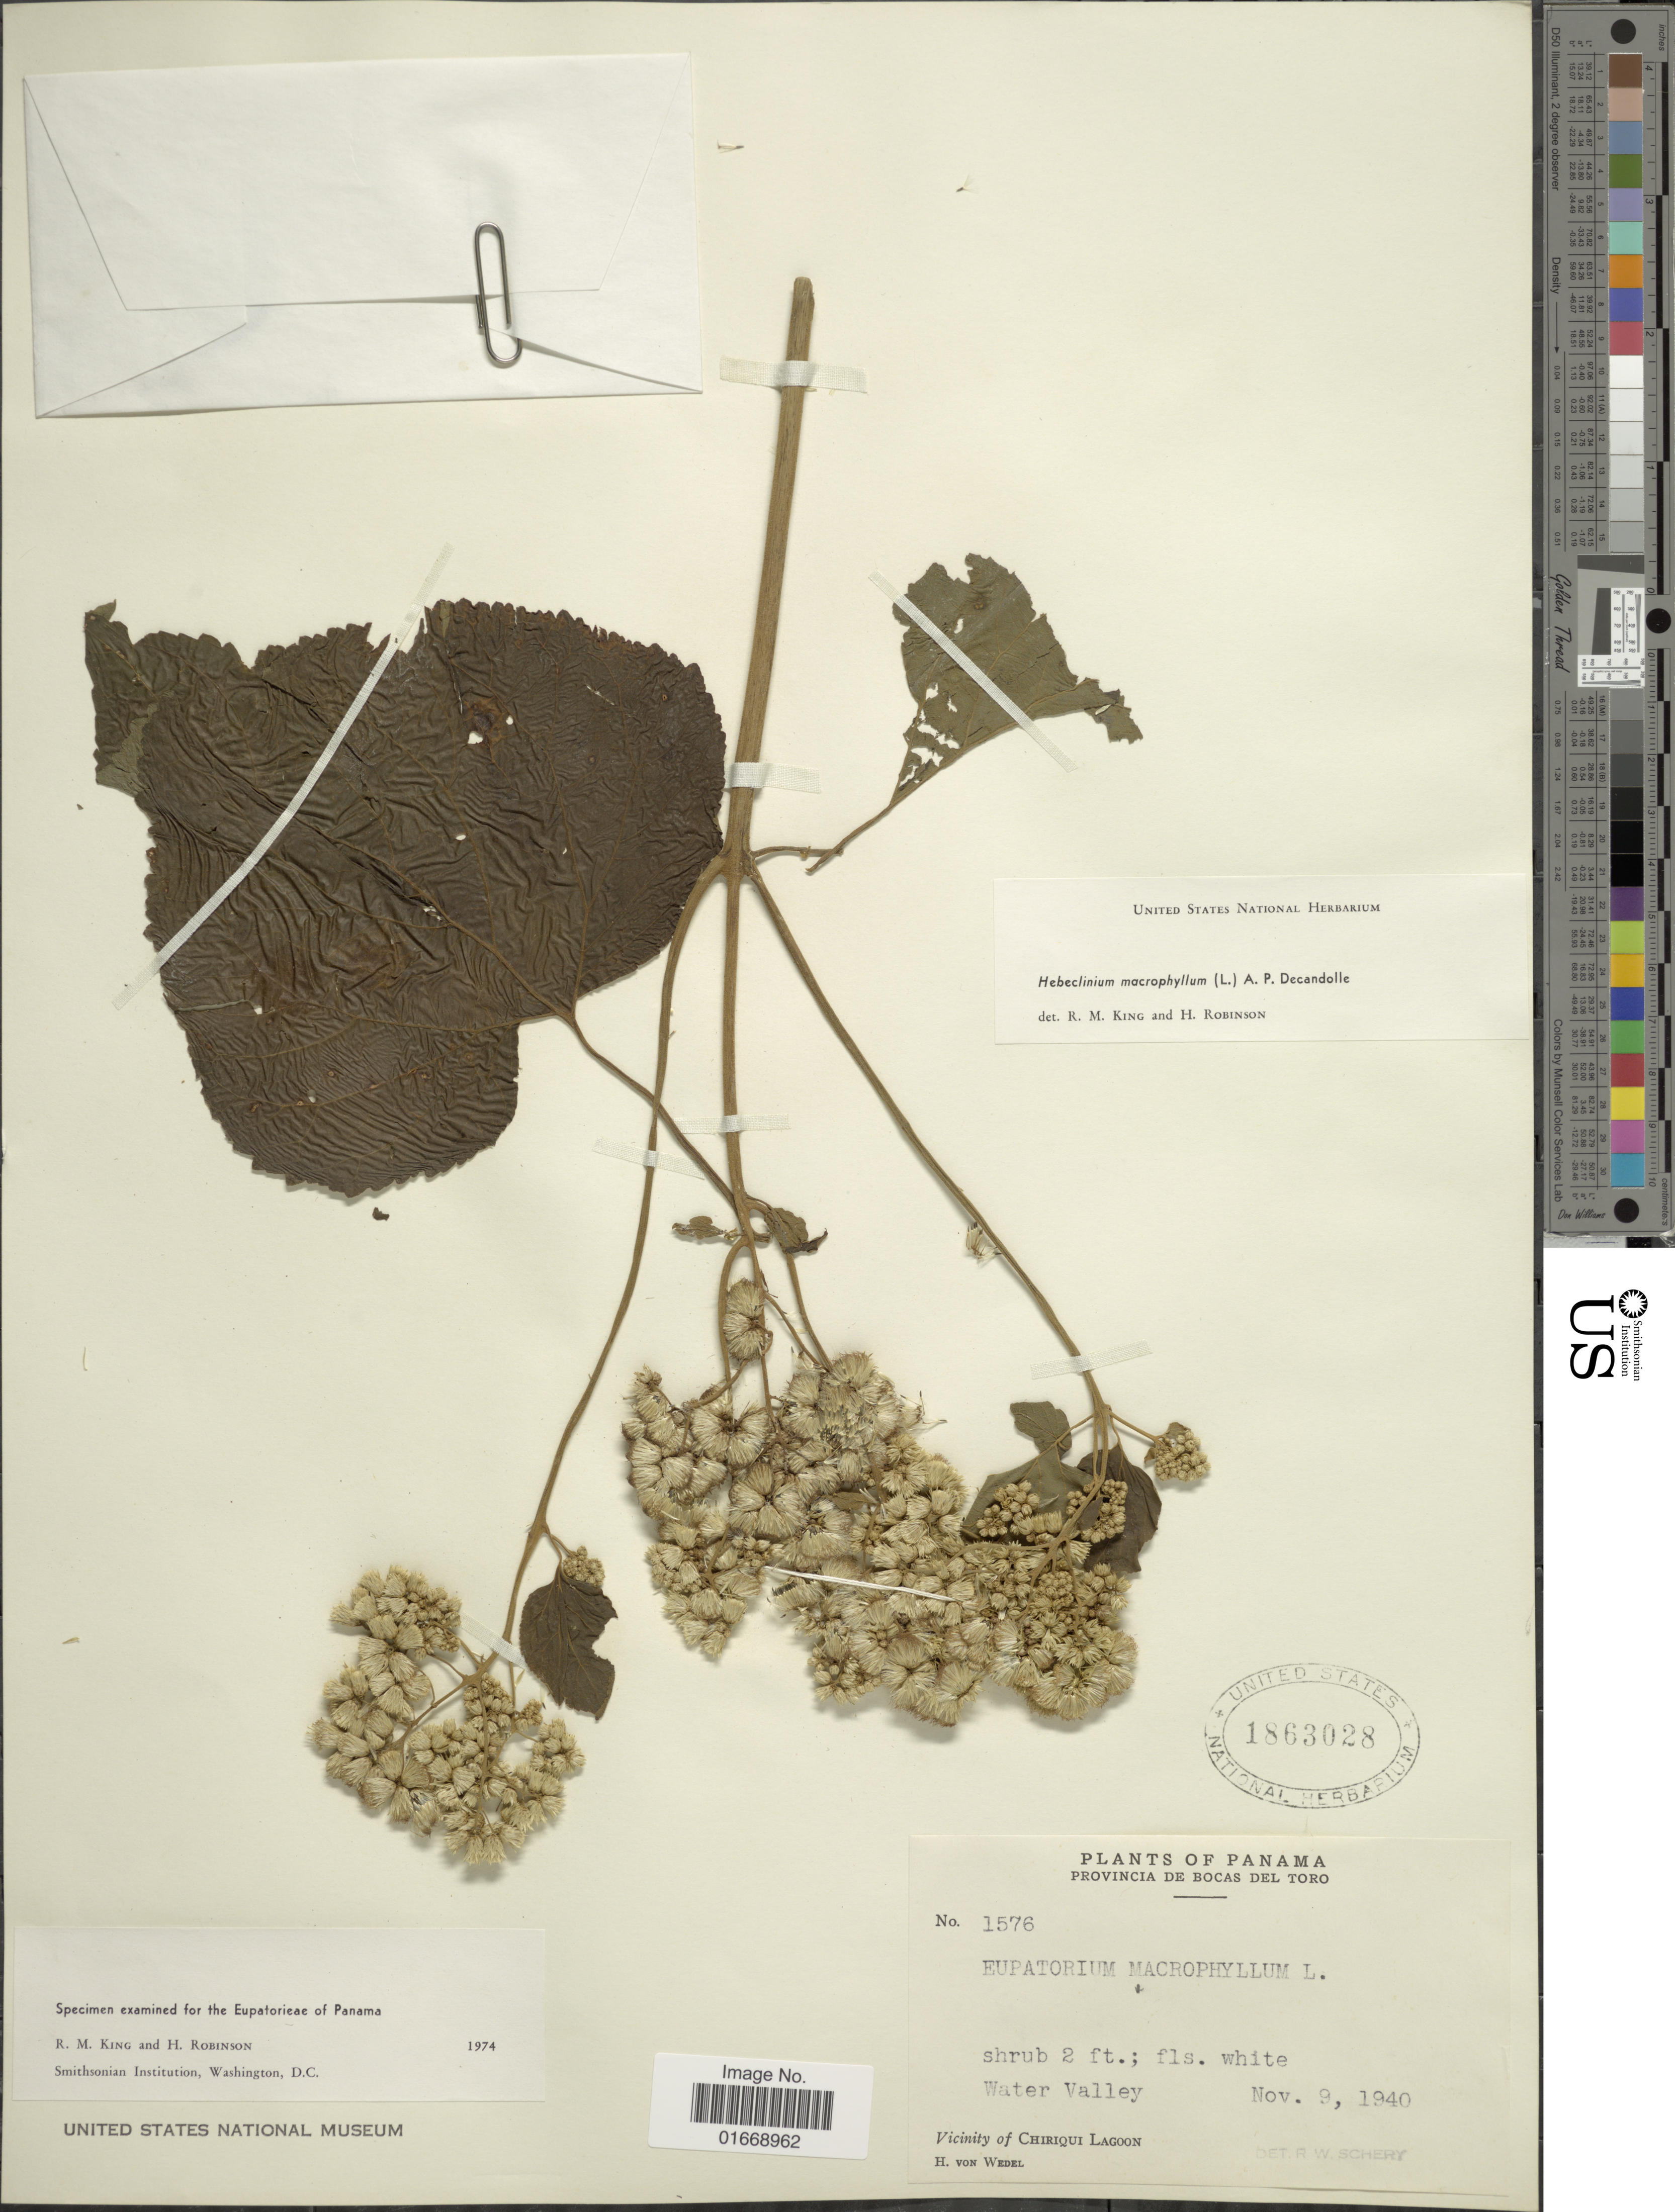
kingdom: Plantae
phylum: Tracheophyta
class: Magnoliopsida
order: Asterales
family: Asteraceae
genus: Hebeclinium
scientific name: Hebeclinium macrophyllum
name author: (L.) DC.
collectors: H. von Wedel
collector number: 1576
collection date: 1940-11-09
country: Panama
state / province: Bocas del Toro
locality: Water Valley, Vicinity of Chiriqui Lagoon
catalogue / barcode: US 1863028